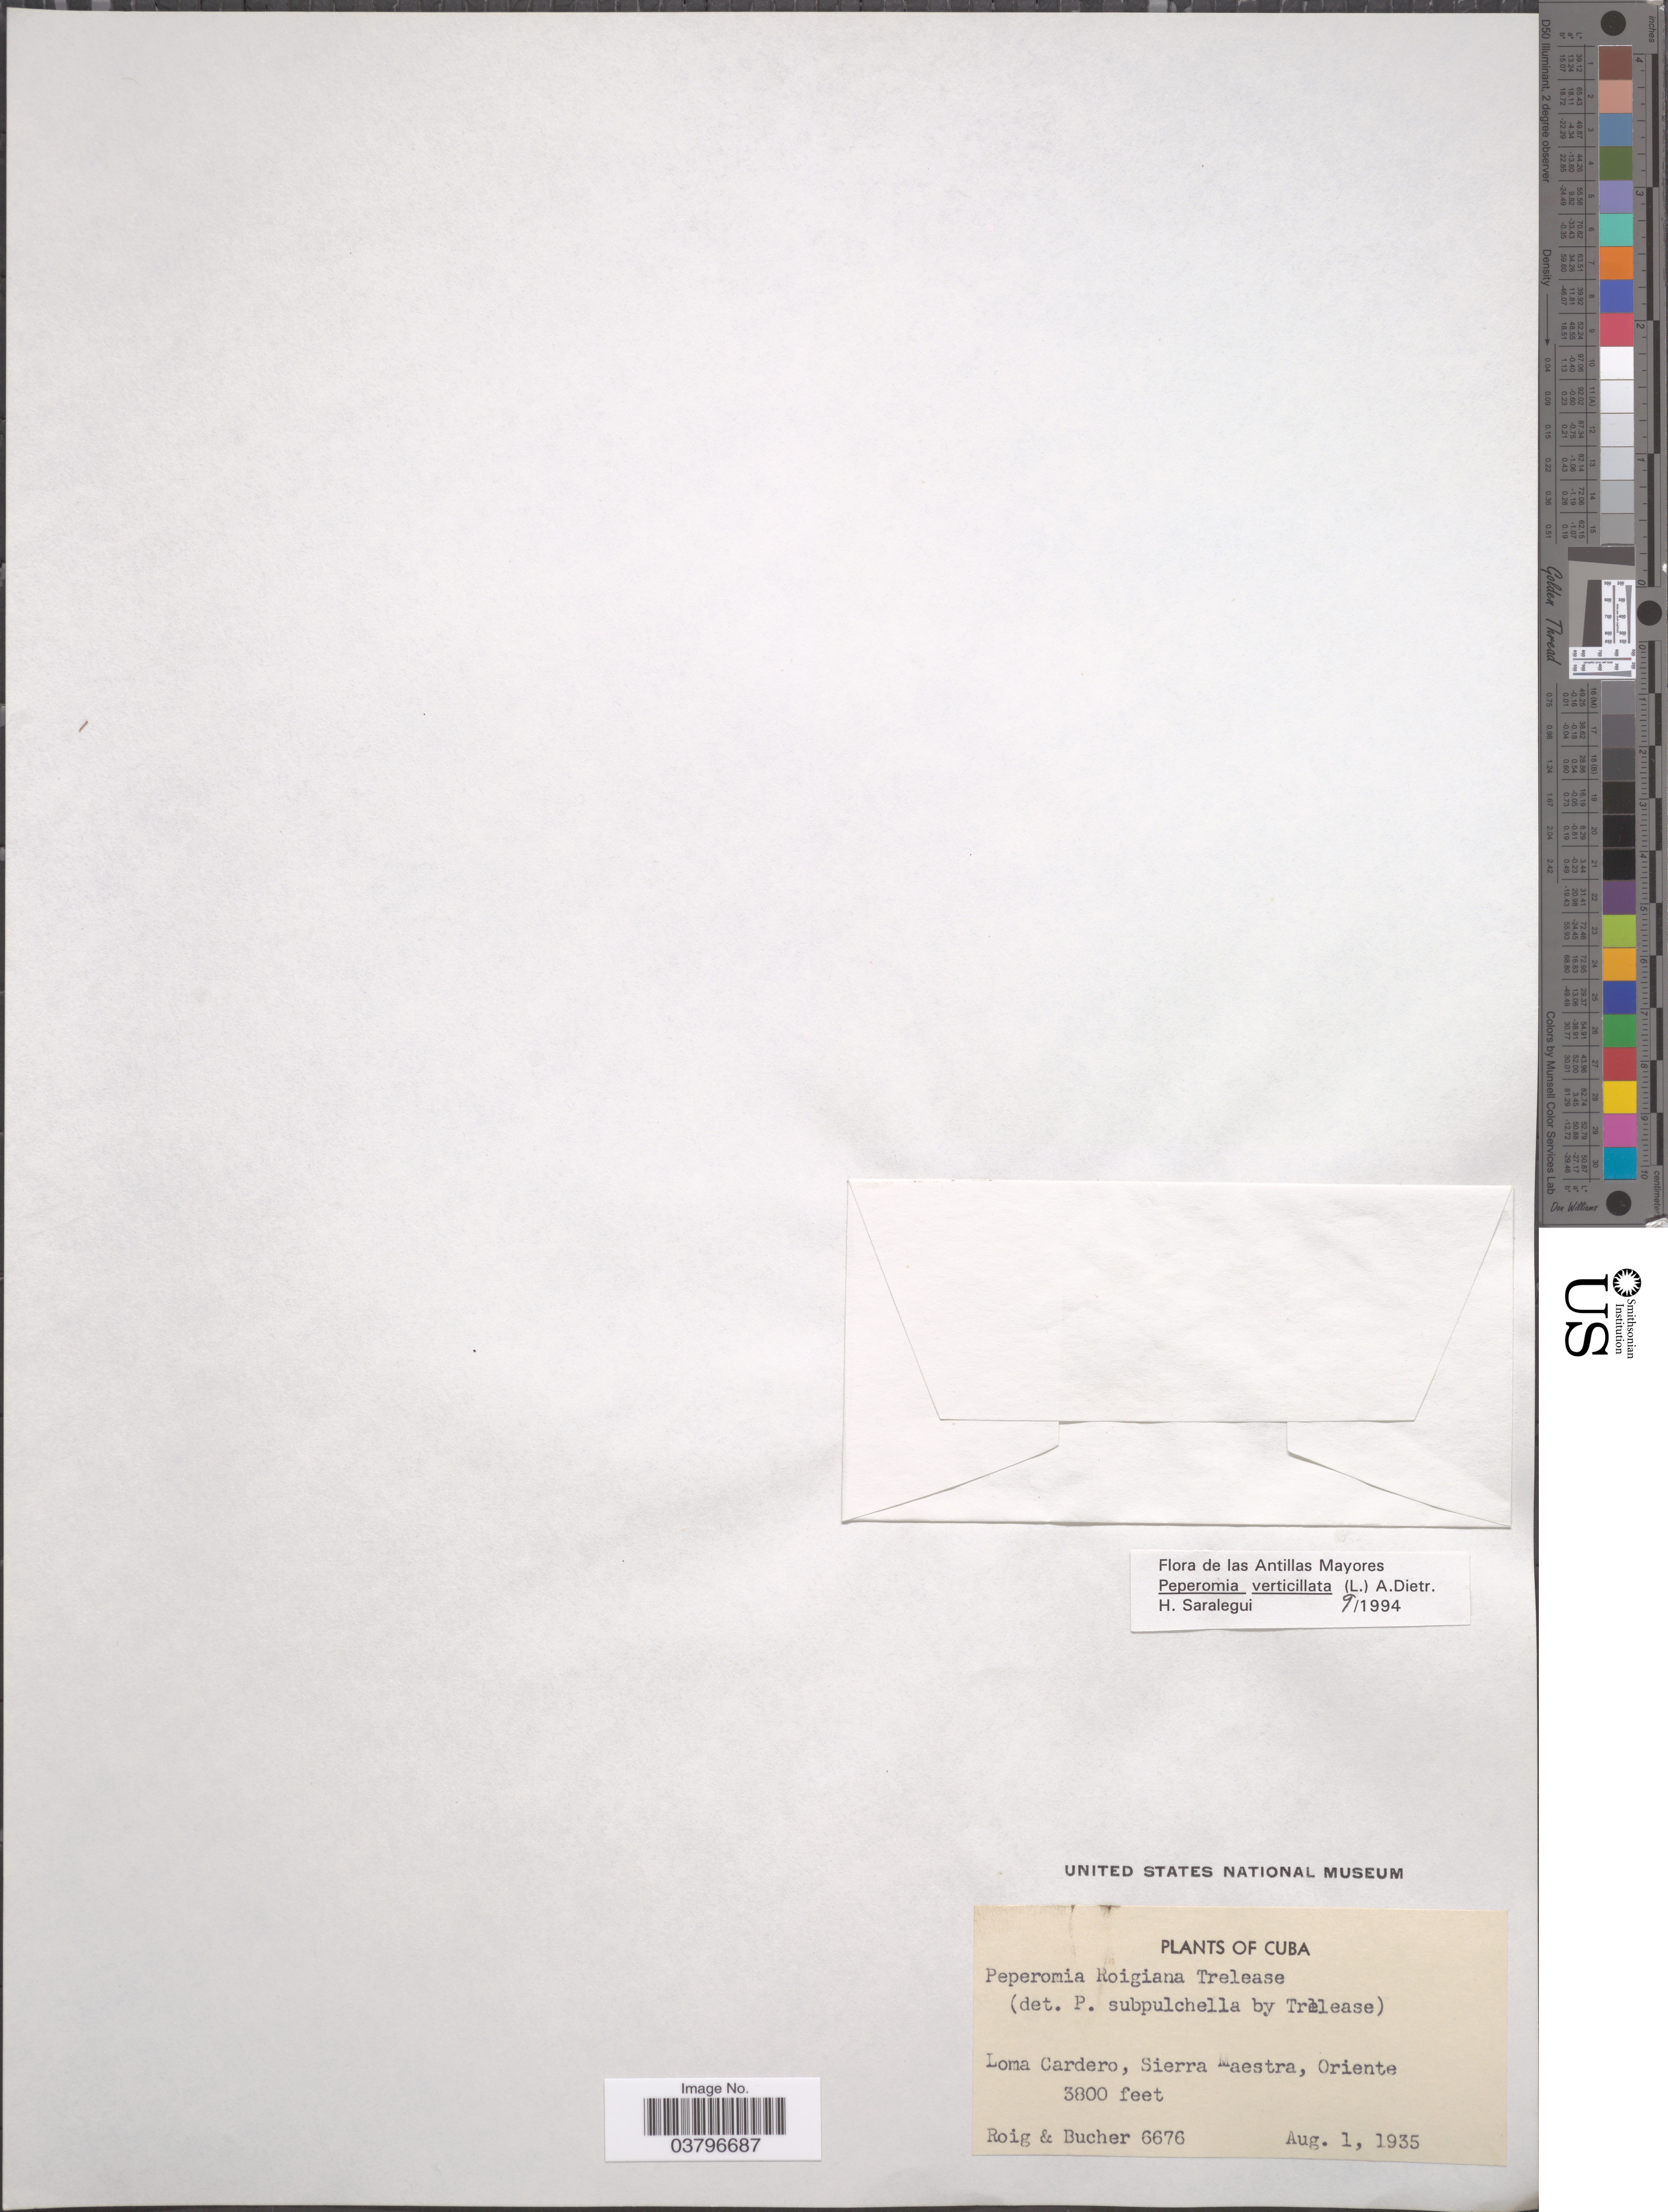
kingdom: Plantae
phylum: Tracheophyta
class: Magnoliopsida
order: Piperales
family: Piperaceae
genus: Peperomia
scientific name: Peperomia roigana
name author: Trel.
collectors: Roig & Bucher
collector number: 6676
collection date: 1935-08-01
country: Cuba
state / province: Oriente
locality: Loma Cardero, Sierra Maestra.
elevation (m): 1158